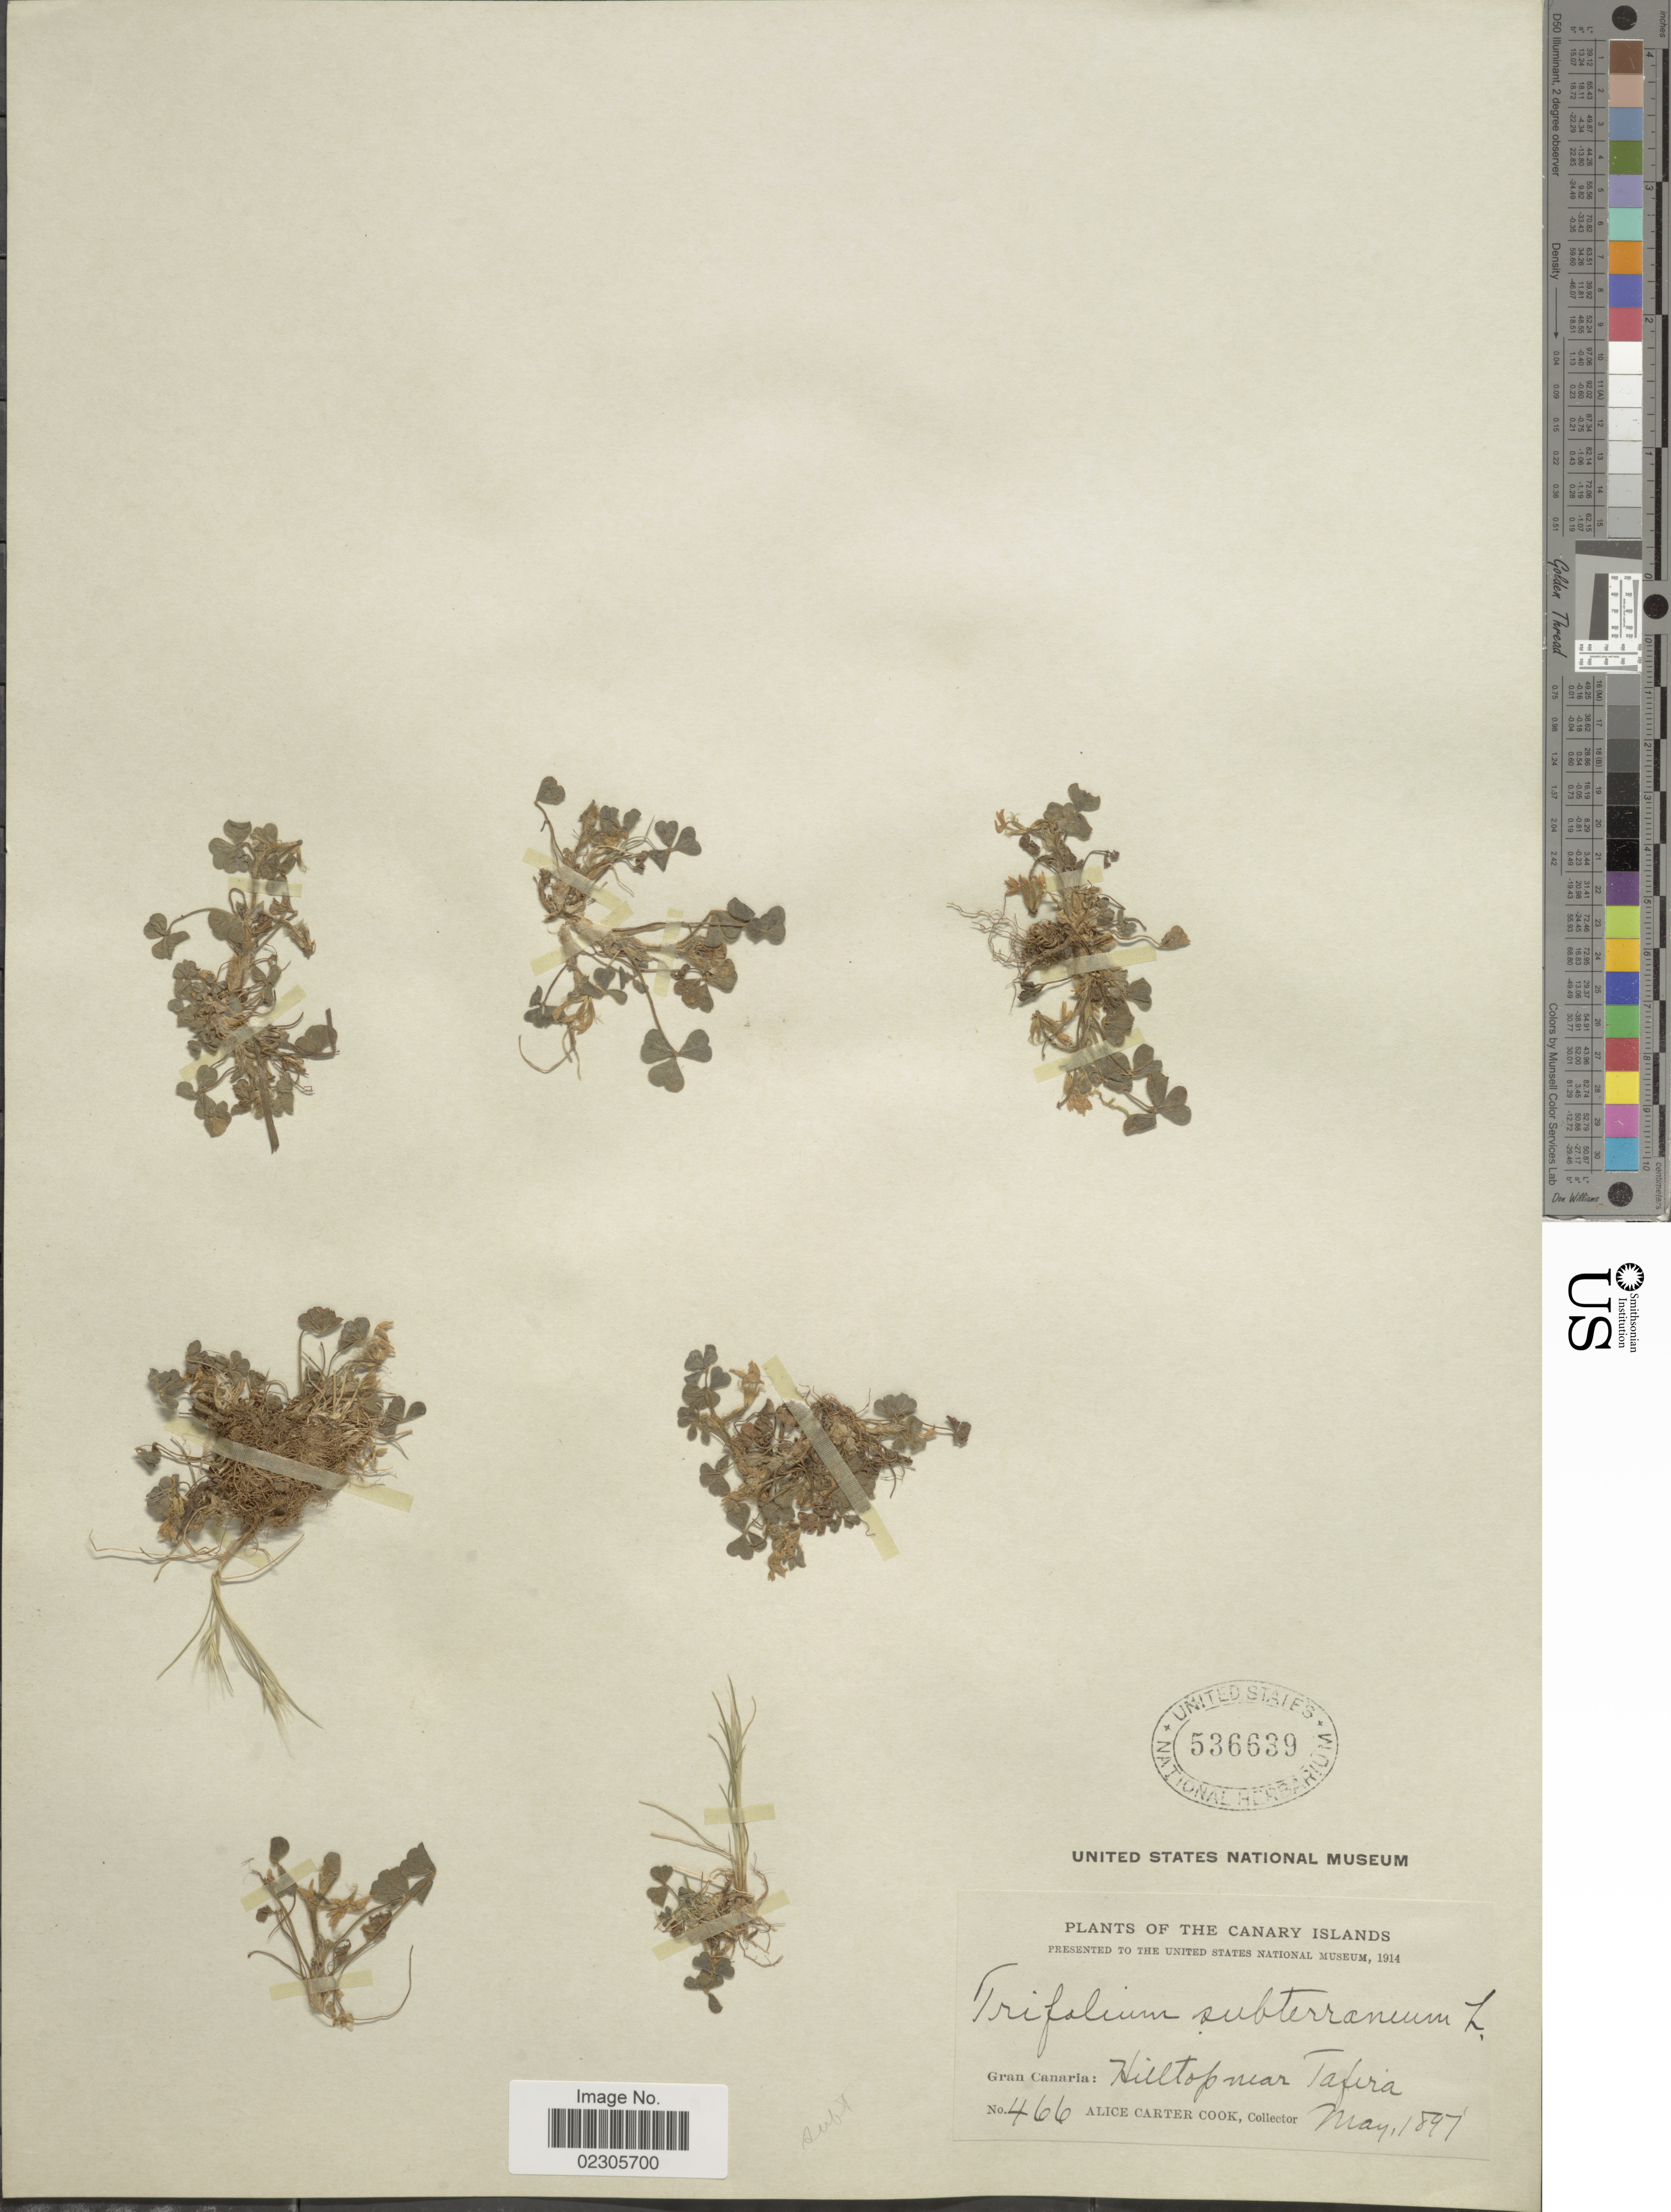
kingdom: Plantae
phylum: Tracheophyta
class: Magnoliopsida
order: Fabales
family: Fabaceae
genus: Trifolium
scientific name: Trifolium subterraneum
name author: L.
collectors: Alice C. Cook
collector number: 466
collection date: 1897-05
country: Spain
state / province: Canarias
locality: Canary Islands, Gran Canaria: Hilltop near Tafira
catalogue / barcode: US 536639